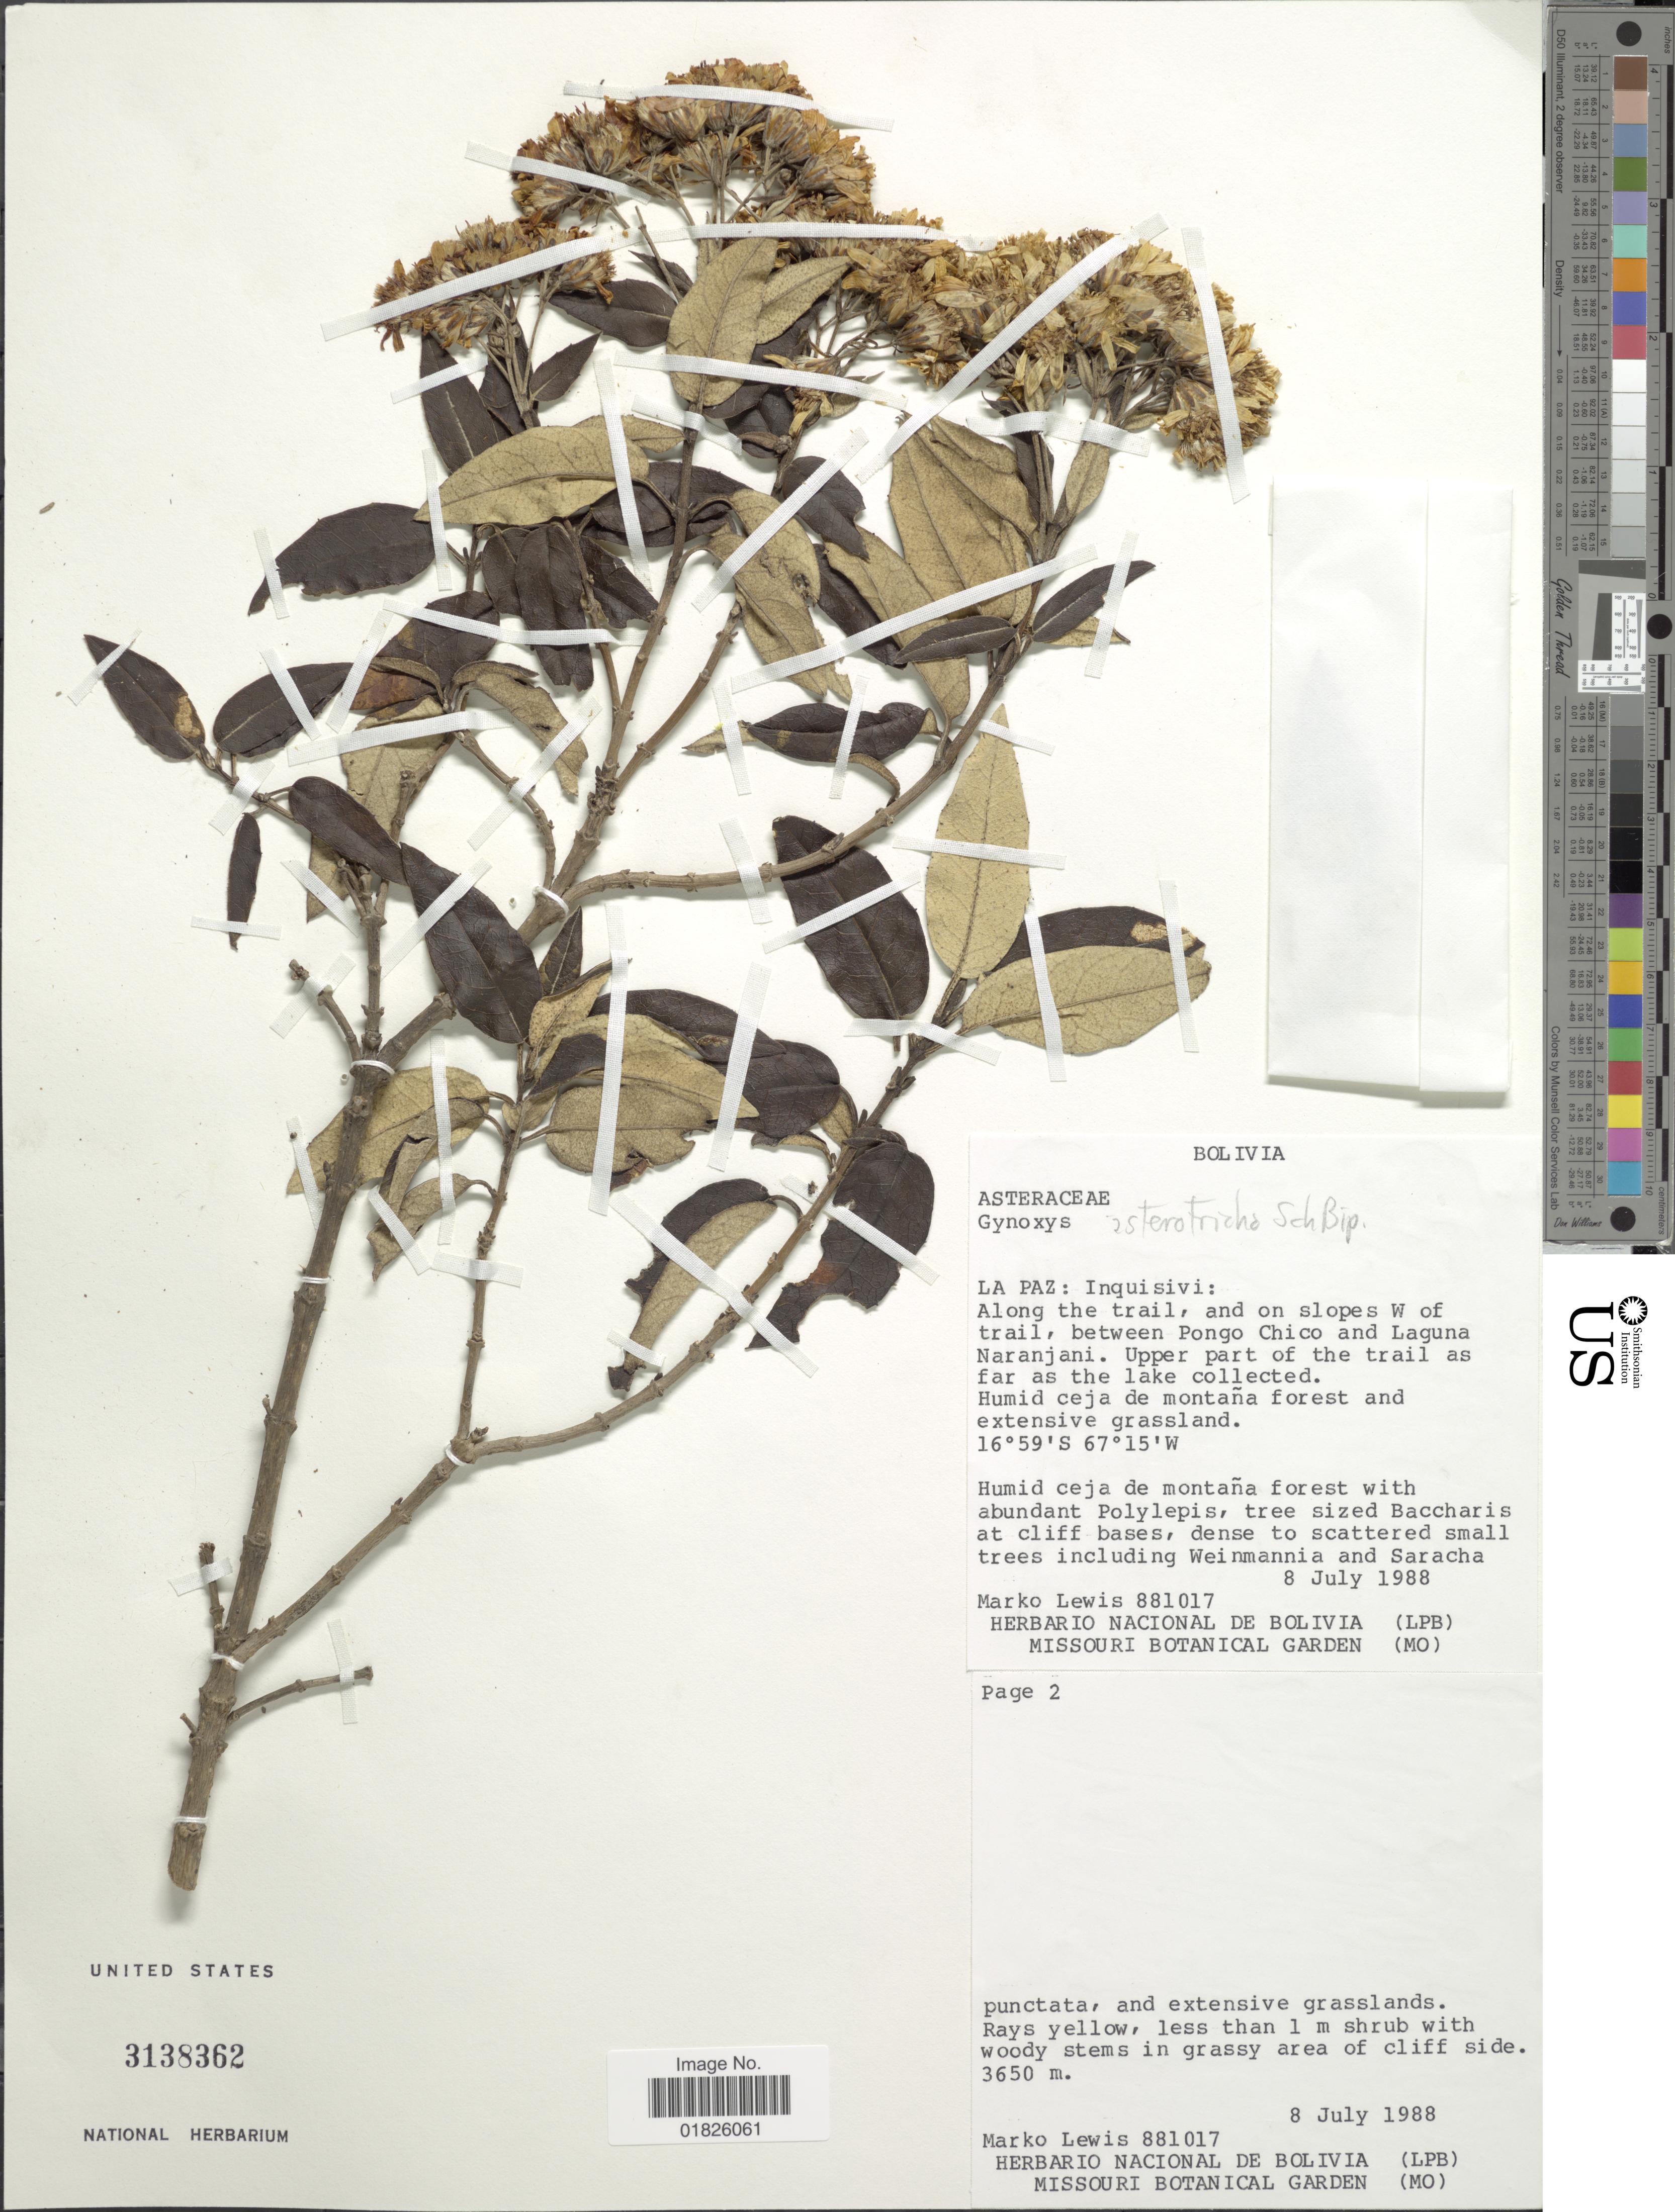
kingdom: Plantae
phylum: Tracheophyta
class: Magnoliopsida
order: Asterales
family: Asteraceae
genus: Gynoxys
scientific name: Gynoxys asterotricha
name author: Sch. Bip.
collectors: M. A. Lewis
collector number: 881017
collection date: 1988-07-08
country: Bolivia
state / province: La Paz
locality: Inquisivi: Along the trail and on slopes W of trail, between Pongo Chico and Laguna Naranjani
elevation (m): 3650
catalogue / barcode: US 3138362